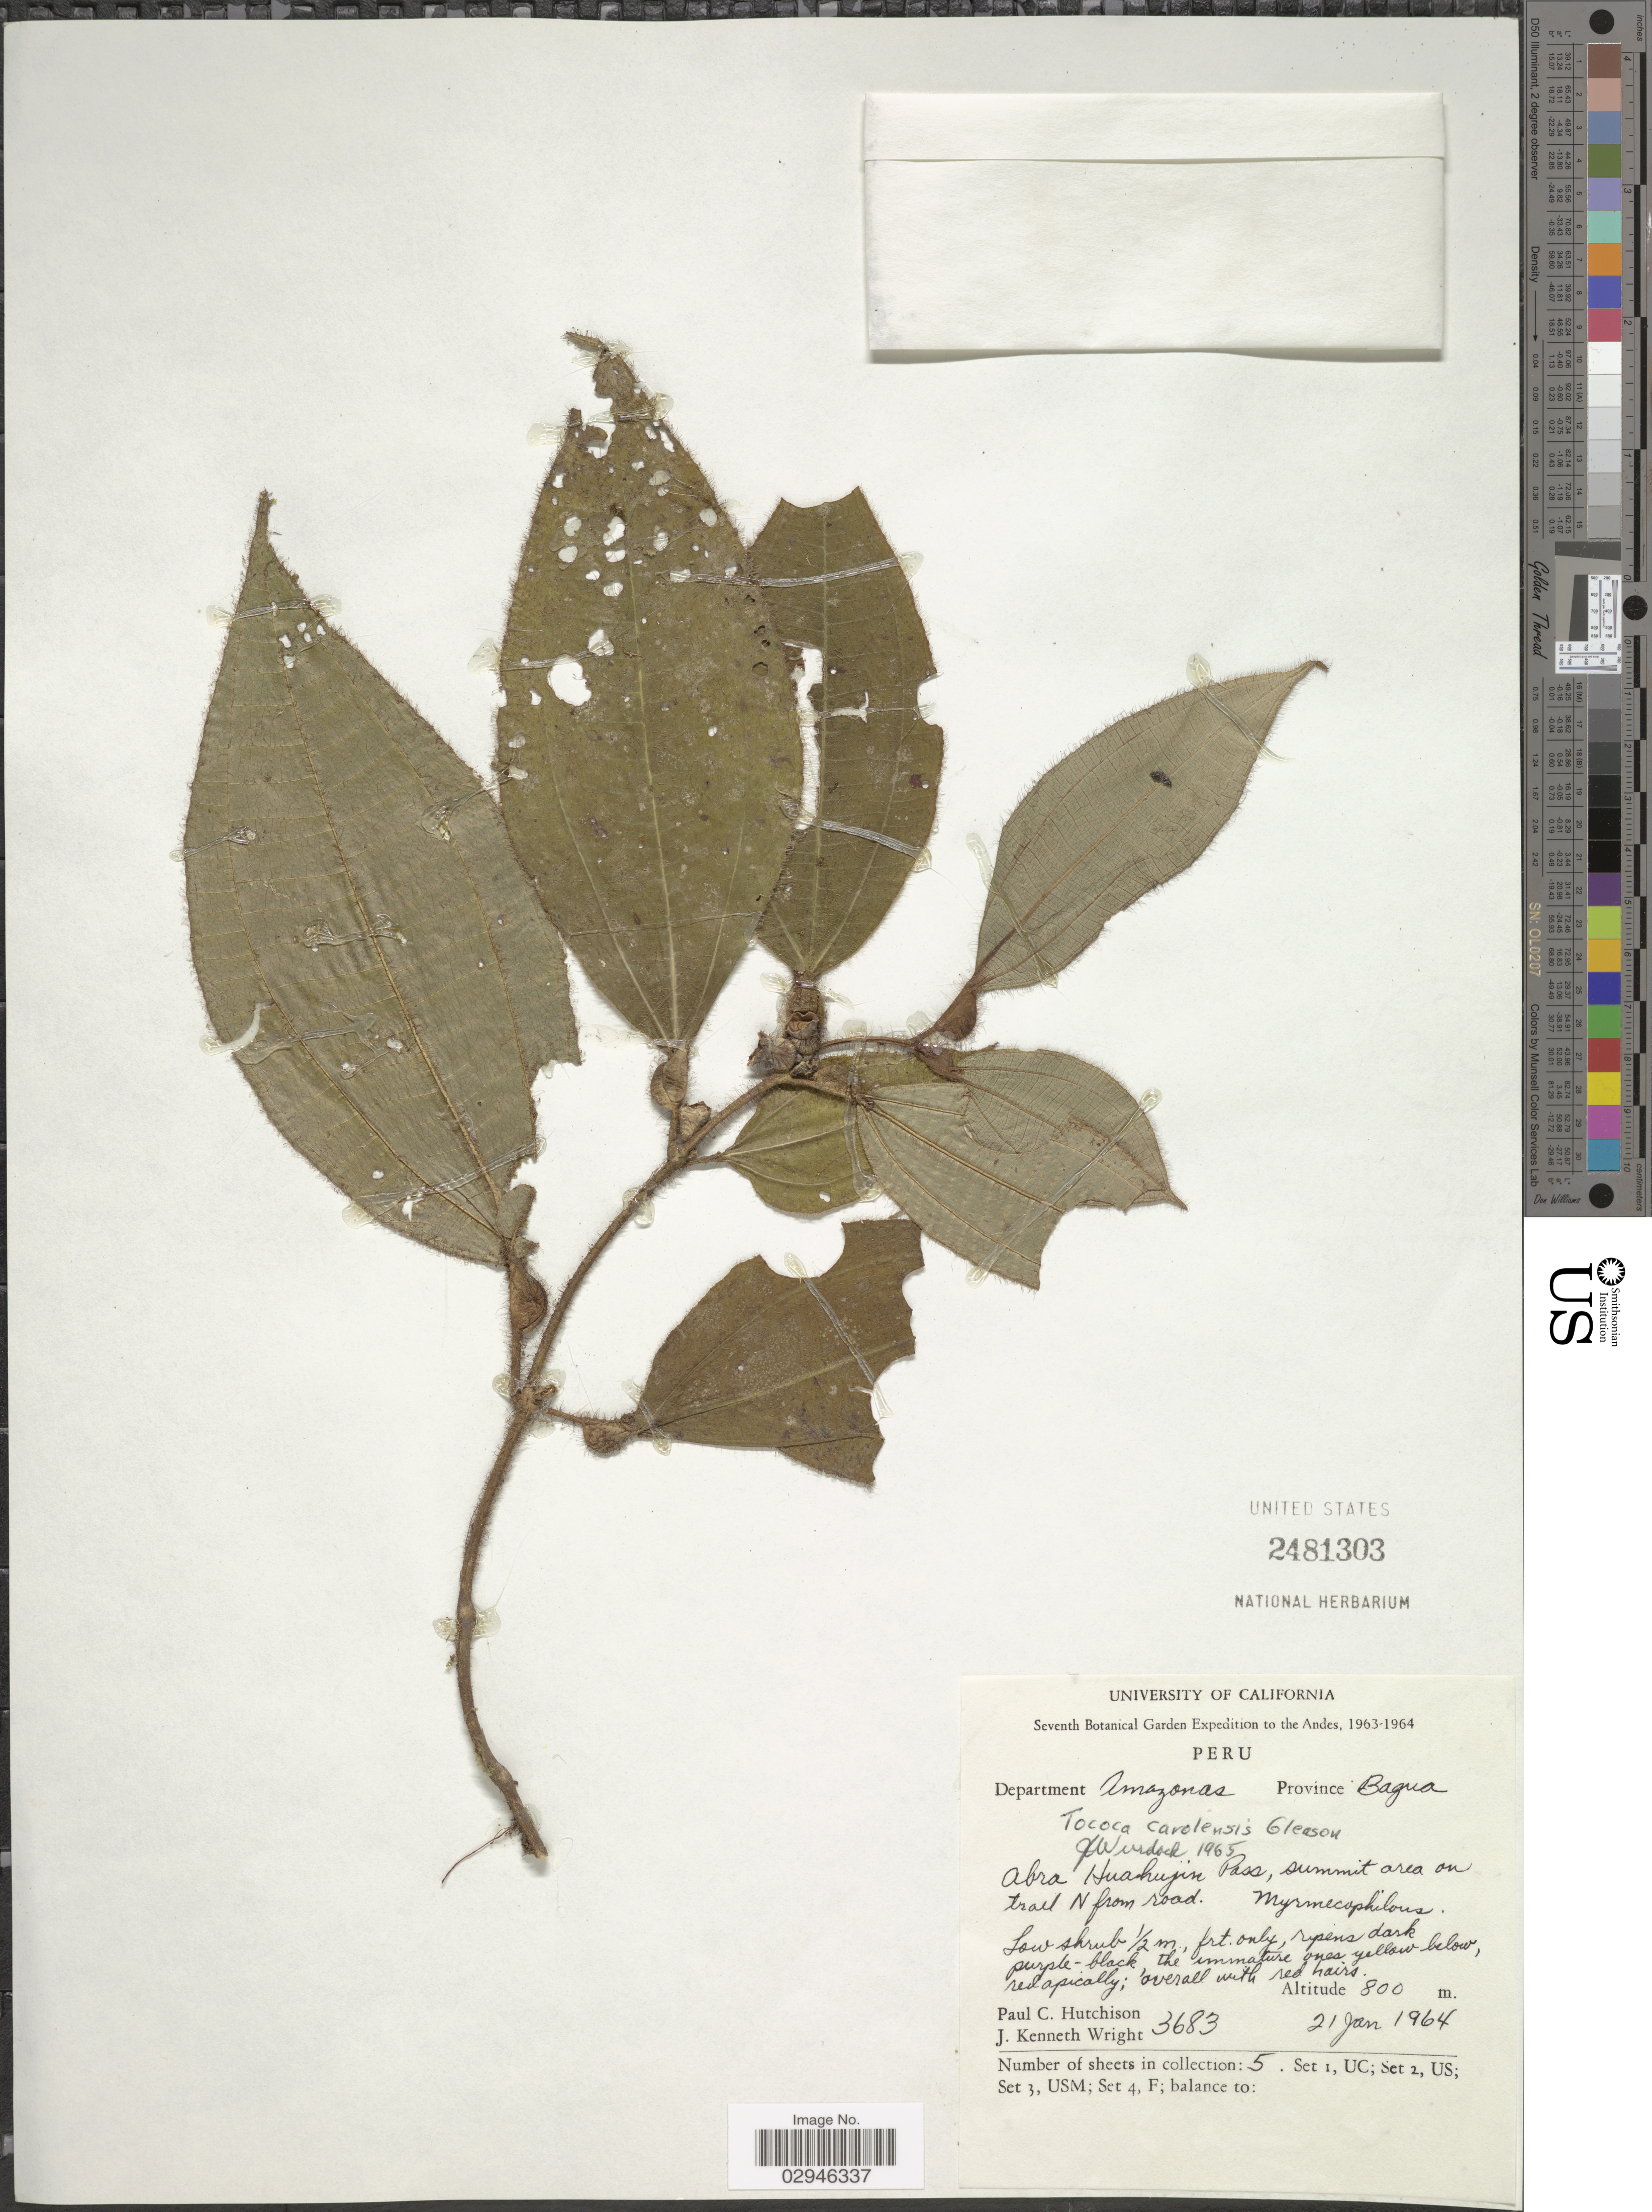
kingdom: Plantae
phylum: Tracheophyta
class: Magnoliopsida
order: Myrtales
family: Melastomataceae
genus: Tococa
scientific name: Tococa carolensis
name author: Gleason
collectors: P. C. Hutchison & J. K. Wright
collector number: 3683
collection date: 1964-01-21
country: Peru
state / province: Amazonas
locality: The Andes, Department Amazonas, Province Bagua, Abra Huahujin Pass, summit area on trail N from road.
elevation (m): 800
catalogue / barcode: US 2481303